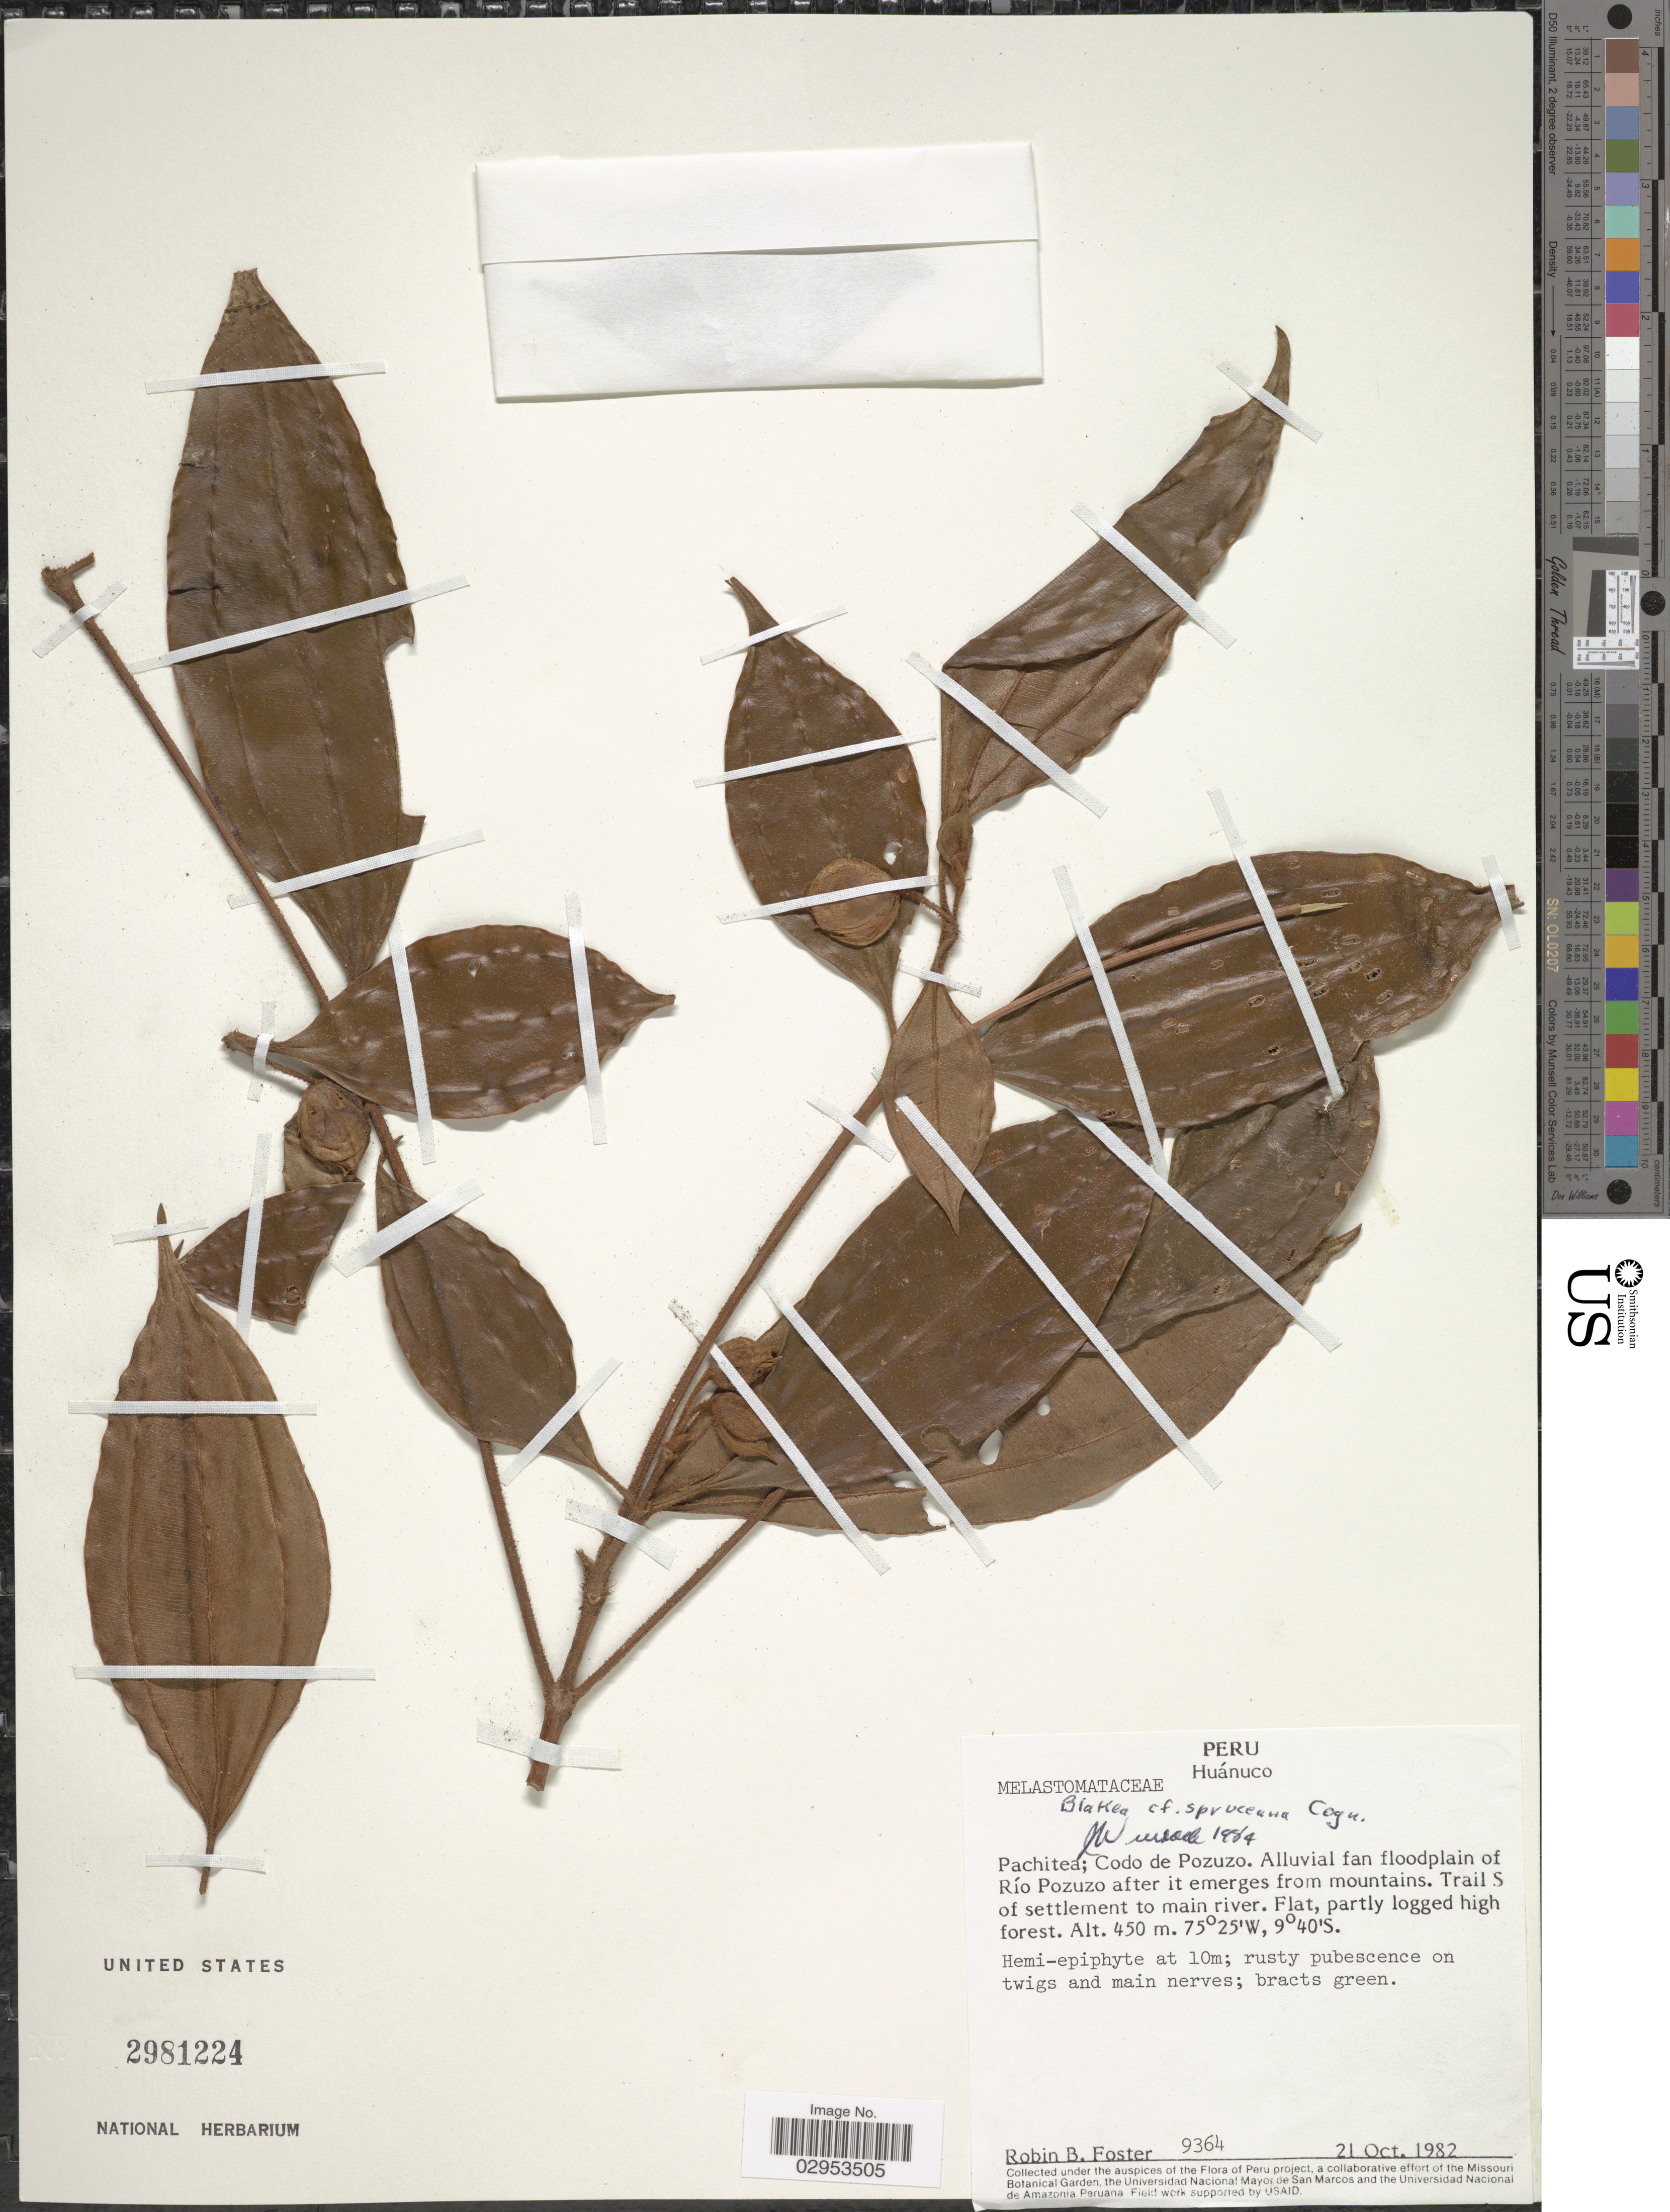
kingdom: Plantae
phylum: Tracheophyta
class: Magnoliopsida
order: Myrtales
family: Melastomataceae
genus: Blakea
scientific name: Blakea spruceana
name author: Cogn.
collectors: R. B. Foster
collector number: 9364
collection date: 1982-10-21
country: Peru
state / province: Huánuco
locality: Pachitea; Codo de Pozuzo. Alluvial fan floodplain of Río Pozuzo after it emerges from mountains. Trail S of settlement to main river.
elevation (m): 450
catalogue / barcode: US 2981224